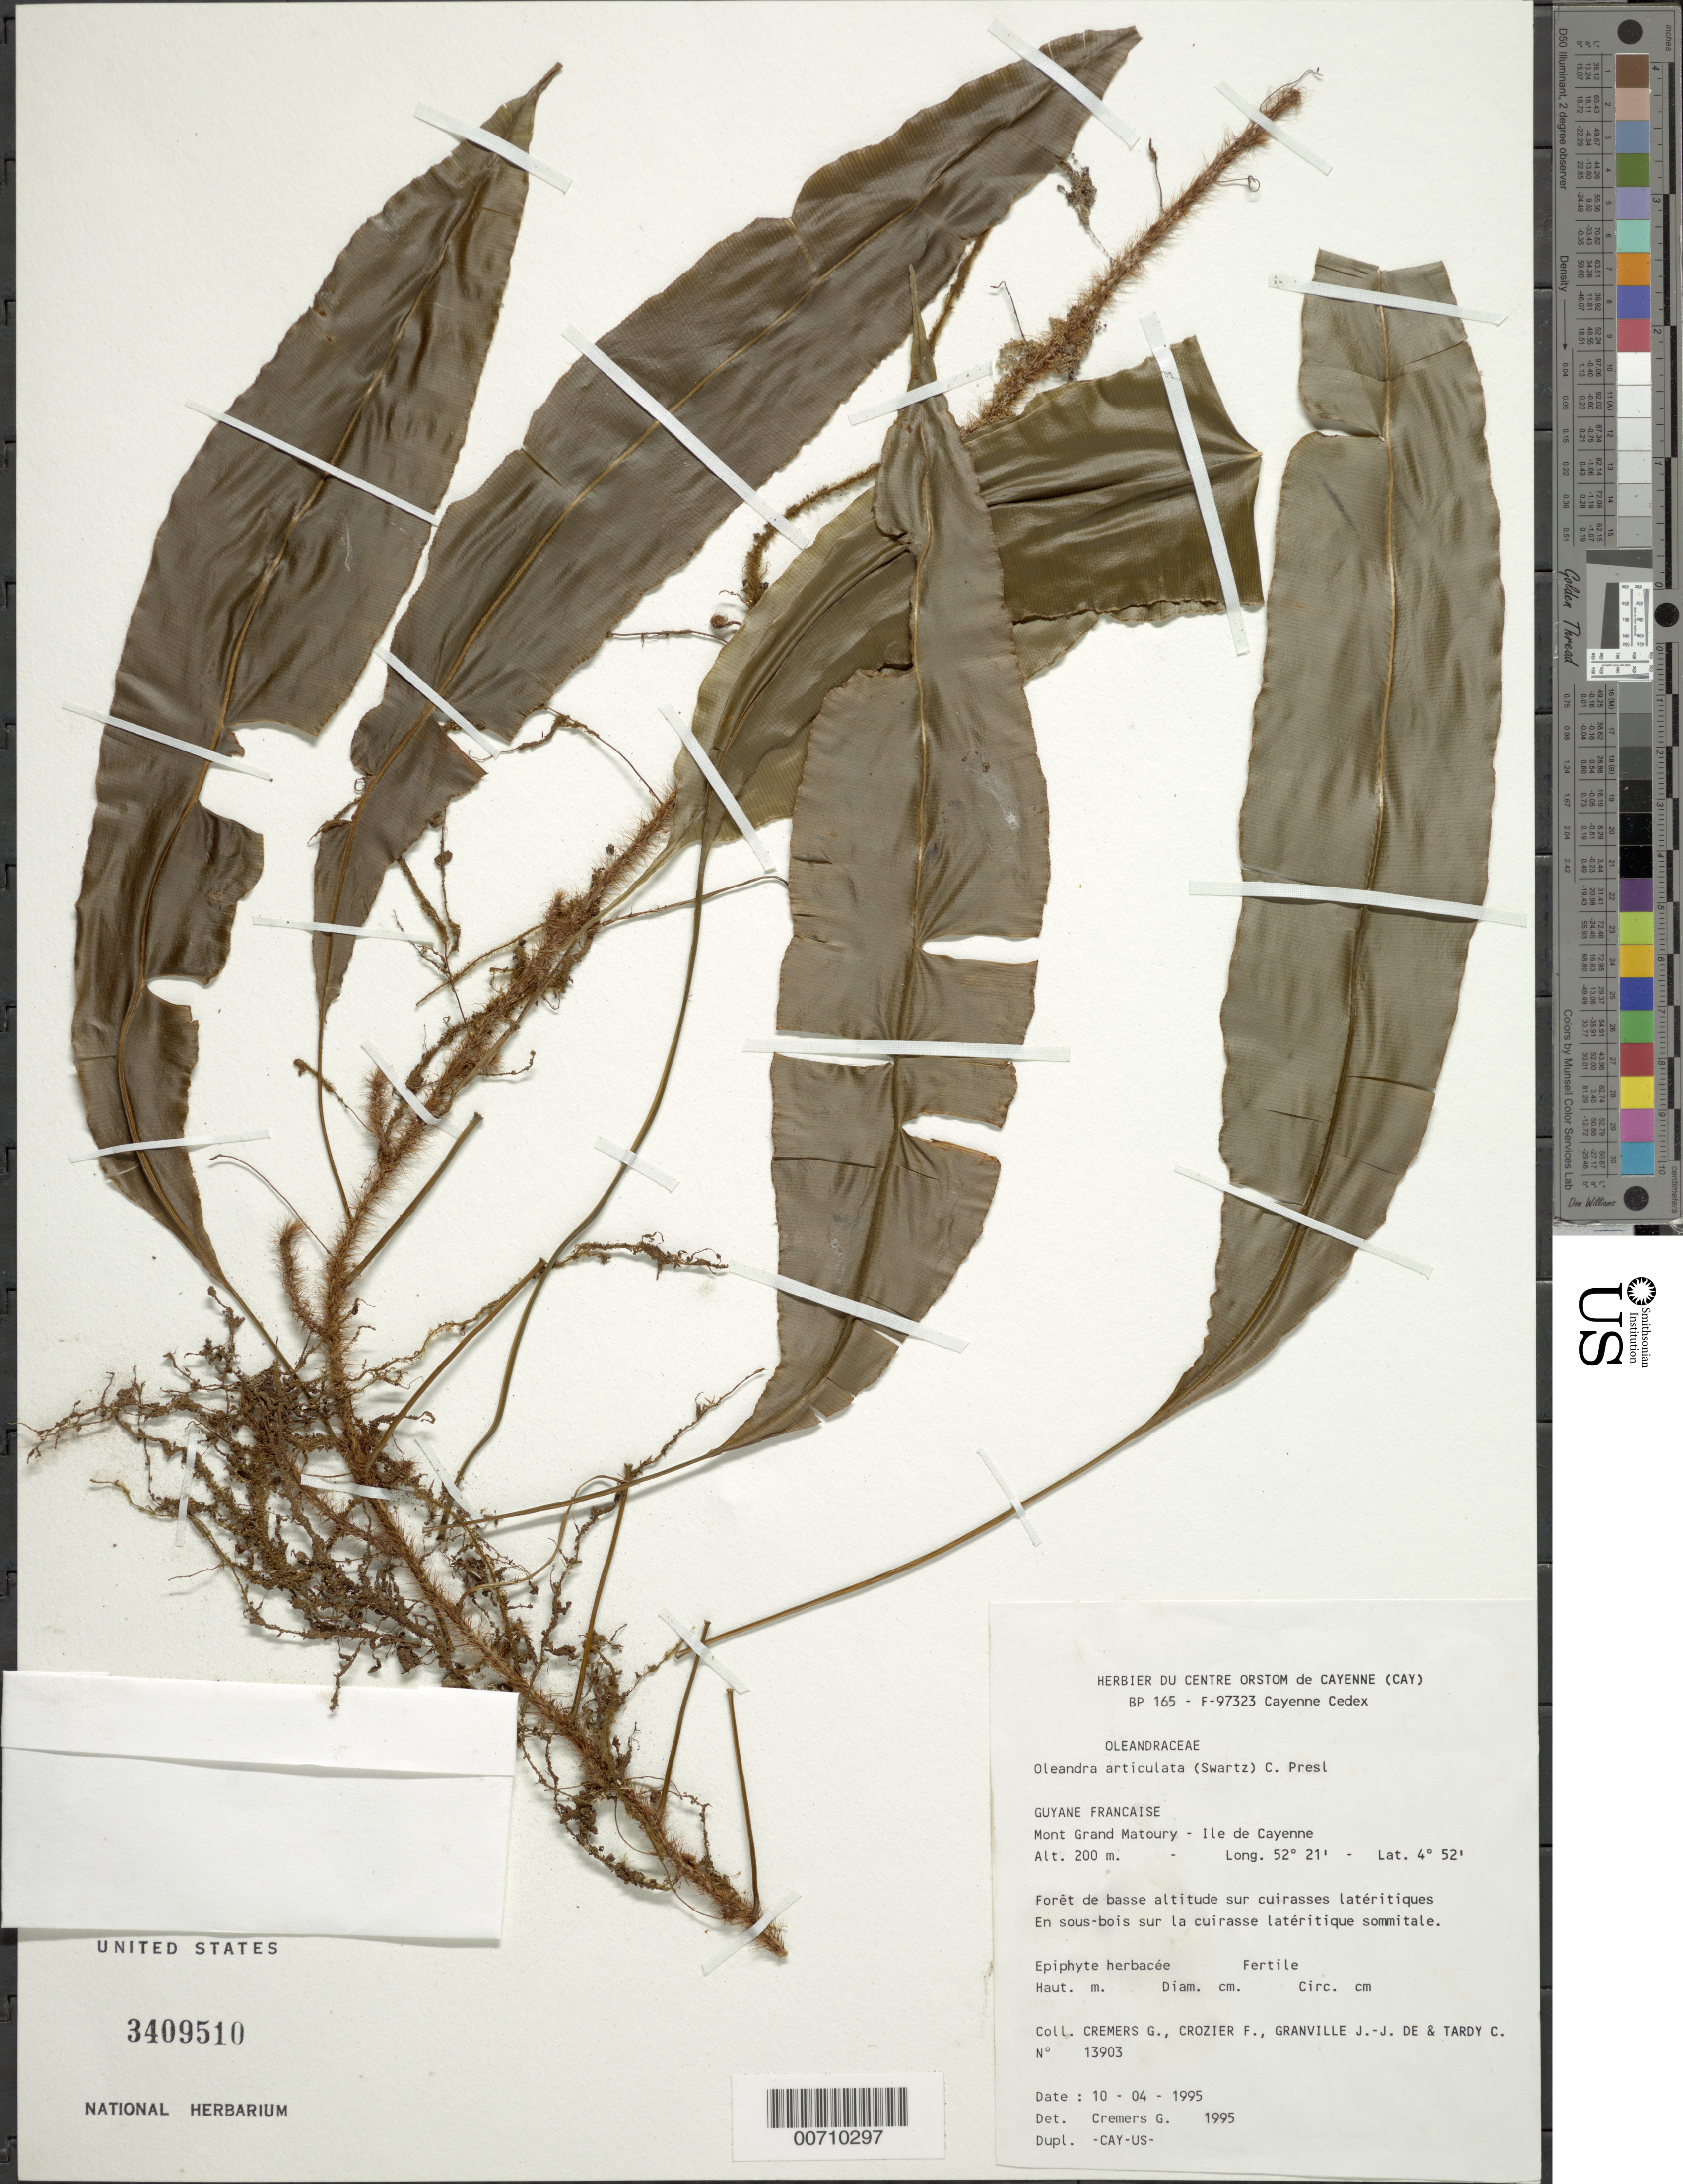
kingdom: Plantae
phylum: Tracheophyta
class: Polypodiopsida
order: Polypodiales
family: Oleandraceae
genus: Oleandra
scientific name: Oleandra articulata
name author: (Sw.) C. Presl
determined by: Cremers, Georges A.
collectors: G. Cremers, F. Crozier, J.-J. de Granville & C. Tardy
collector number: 13903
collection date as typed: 10-Apr-95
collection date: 1995-04-10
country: French Guiana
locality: Mont Grand Matoury, Ile de Cayenne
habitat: Forêt de basse altitude sur cuirasses latéritiques. En sous-bois sur la cuirasse latéritiguq sommitale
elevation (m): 200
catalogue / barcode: US 3409510